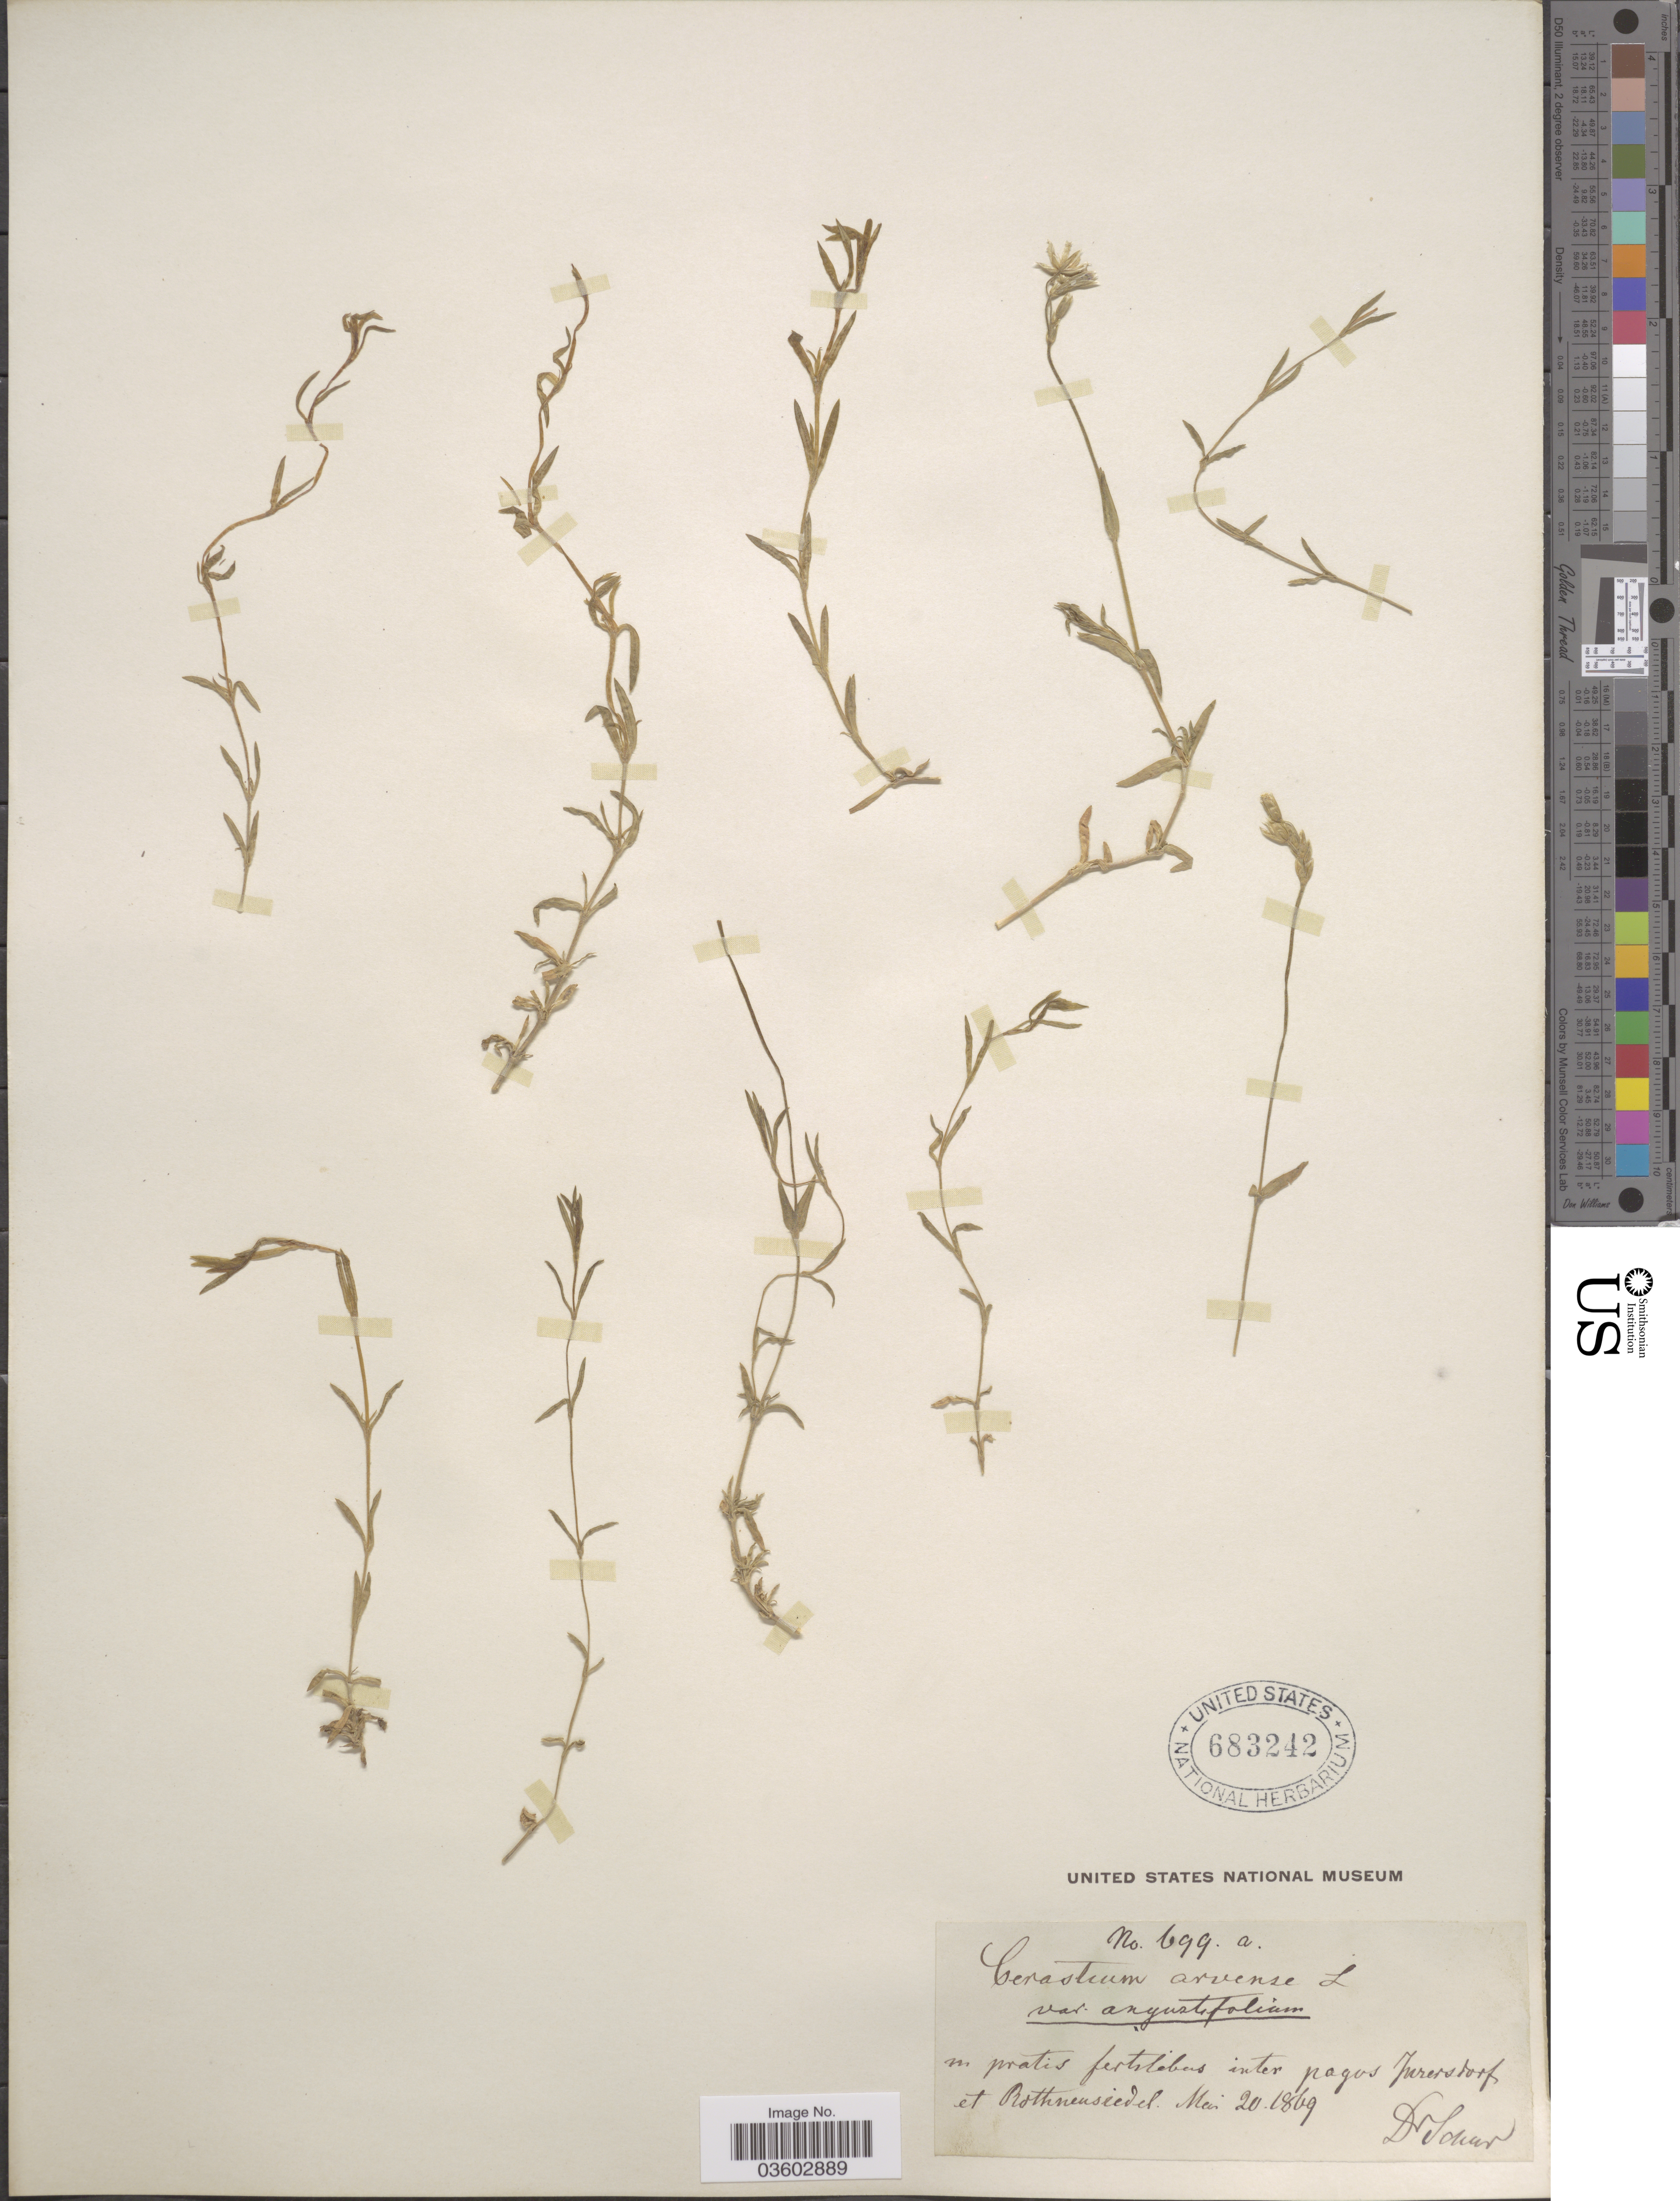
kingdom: Plantae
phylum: Tracheophyta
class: Magnoliopsida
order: Caryophyllales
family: Caryophyllaceae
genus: Cerastium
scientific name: Cerastium arvense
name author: L.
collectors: Schur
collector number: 699a*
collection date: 1869-05-20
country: Austria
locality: In pratis ferthleibeis inter pagos Jurersdorf et Rothneusiedel. [interpreted]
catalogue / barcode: US 683242